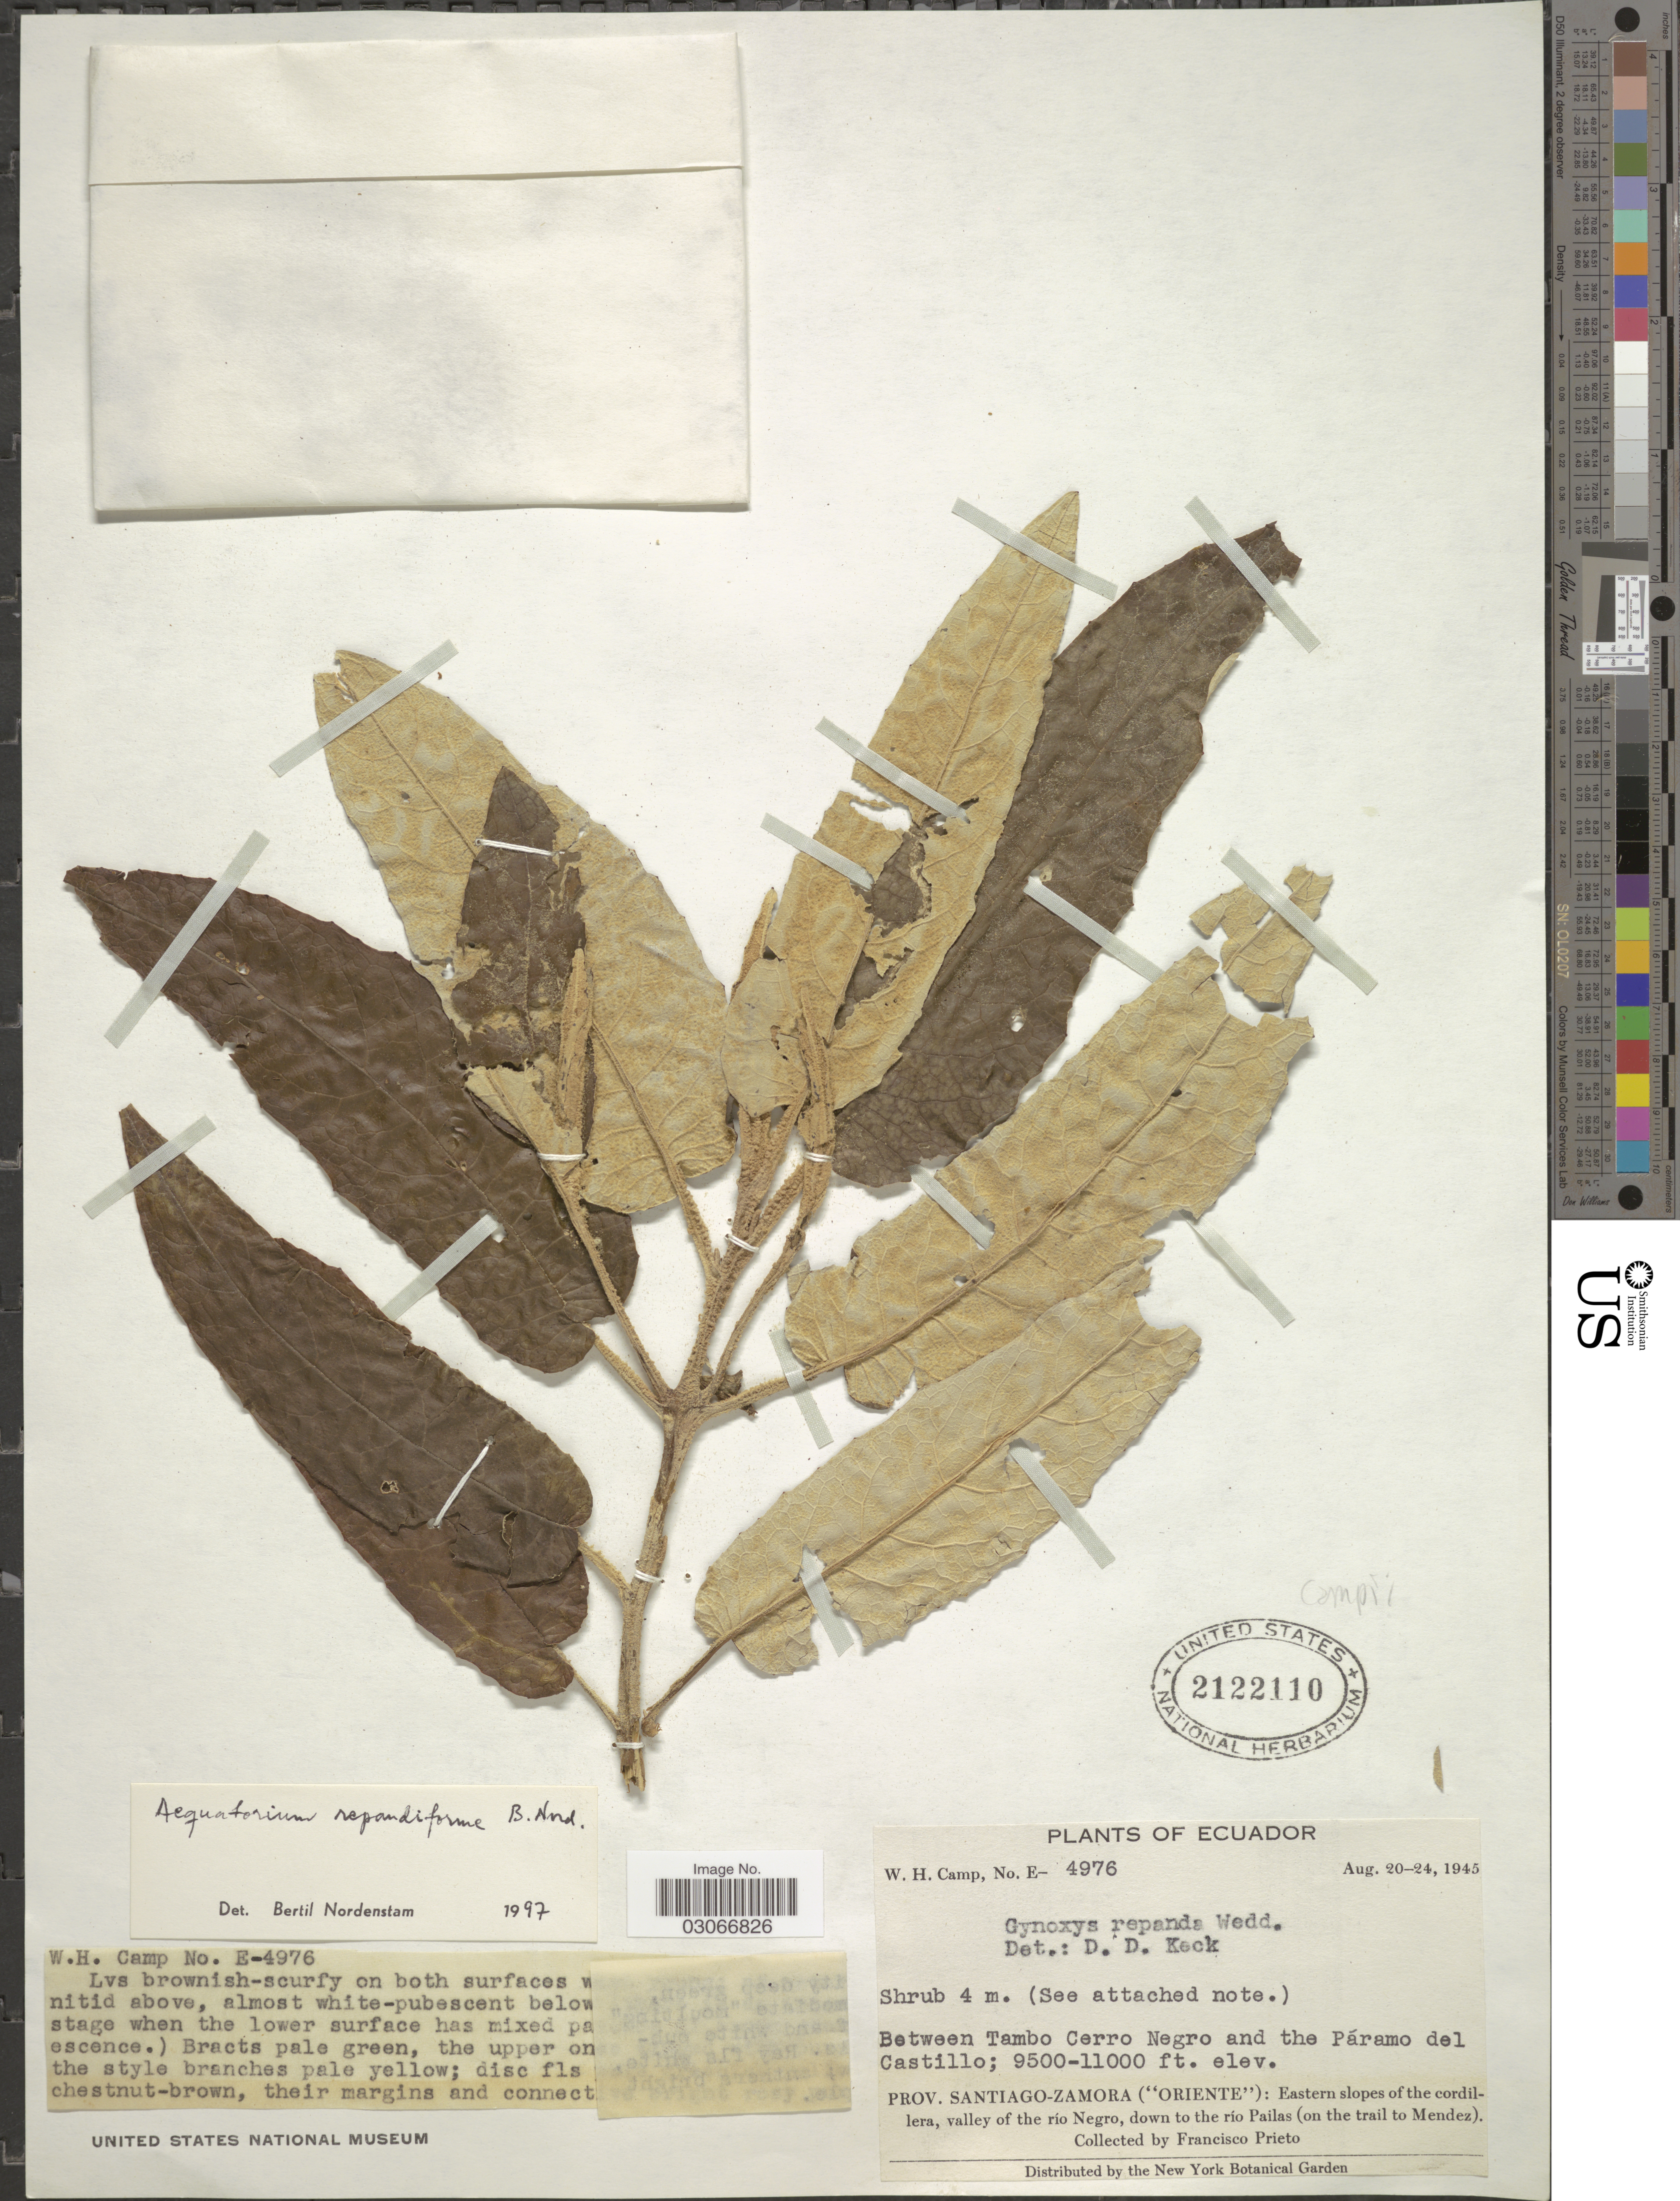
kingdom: Plantae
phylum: Tracheophyta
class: Magnoliopsida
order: Asterales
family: Asteraceae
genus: Aequatorium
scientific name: Aequatorium repandiforme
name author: B. Nord.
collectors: F. Prieto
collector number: E-4976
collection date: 1945-08-20/1945-08-24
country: Ecuador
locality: Between Tambo Cerro Negro and the Páramo del Castillo. Prov. Santiago-Zamora ("Oriente"): Eastern slopes of the cordillera, valley of the río Negro, down to the río Pailas (on the trail to Mendez).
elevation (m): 2896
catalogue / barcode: US 2122110